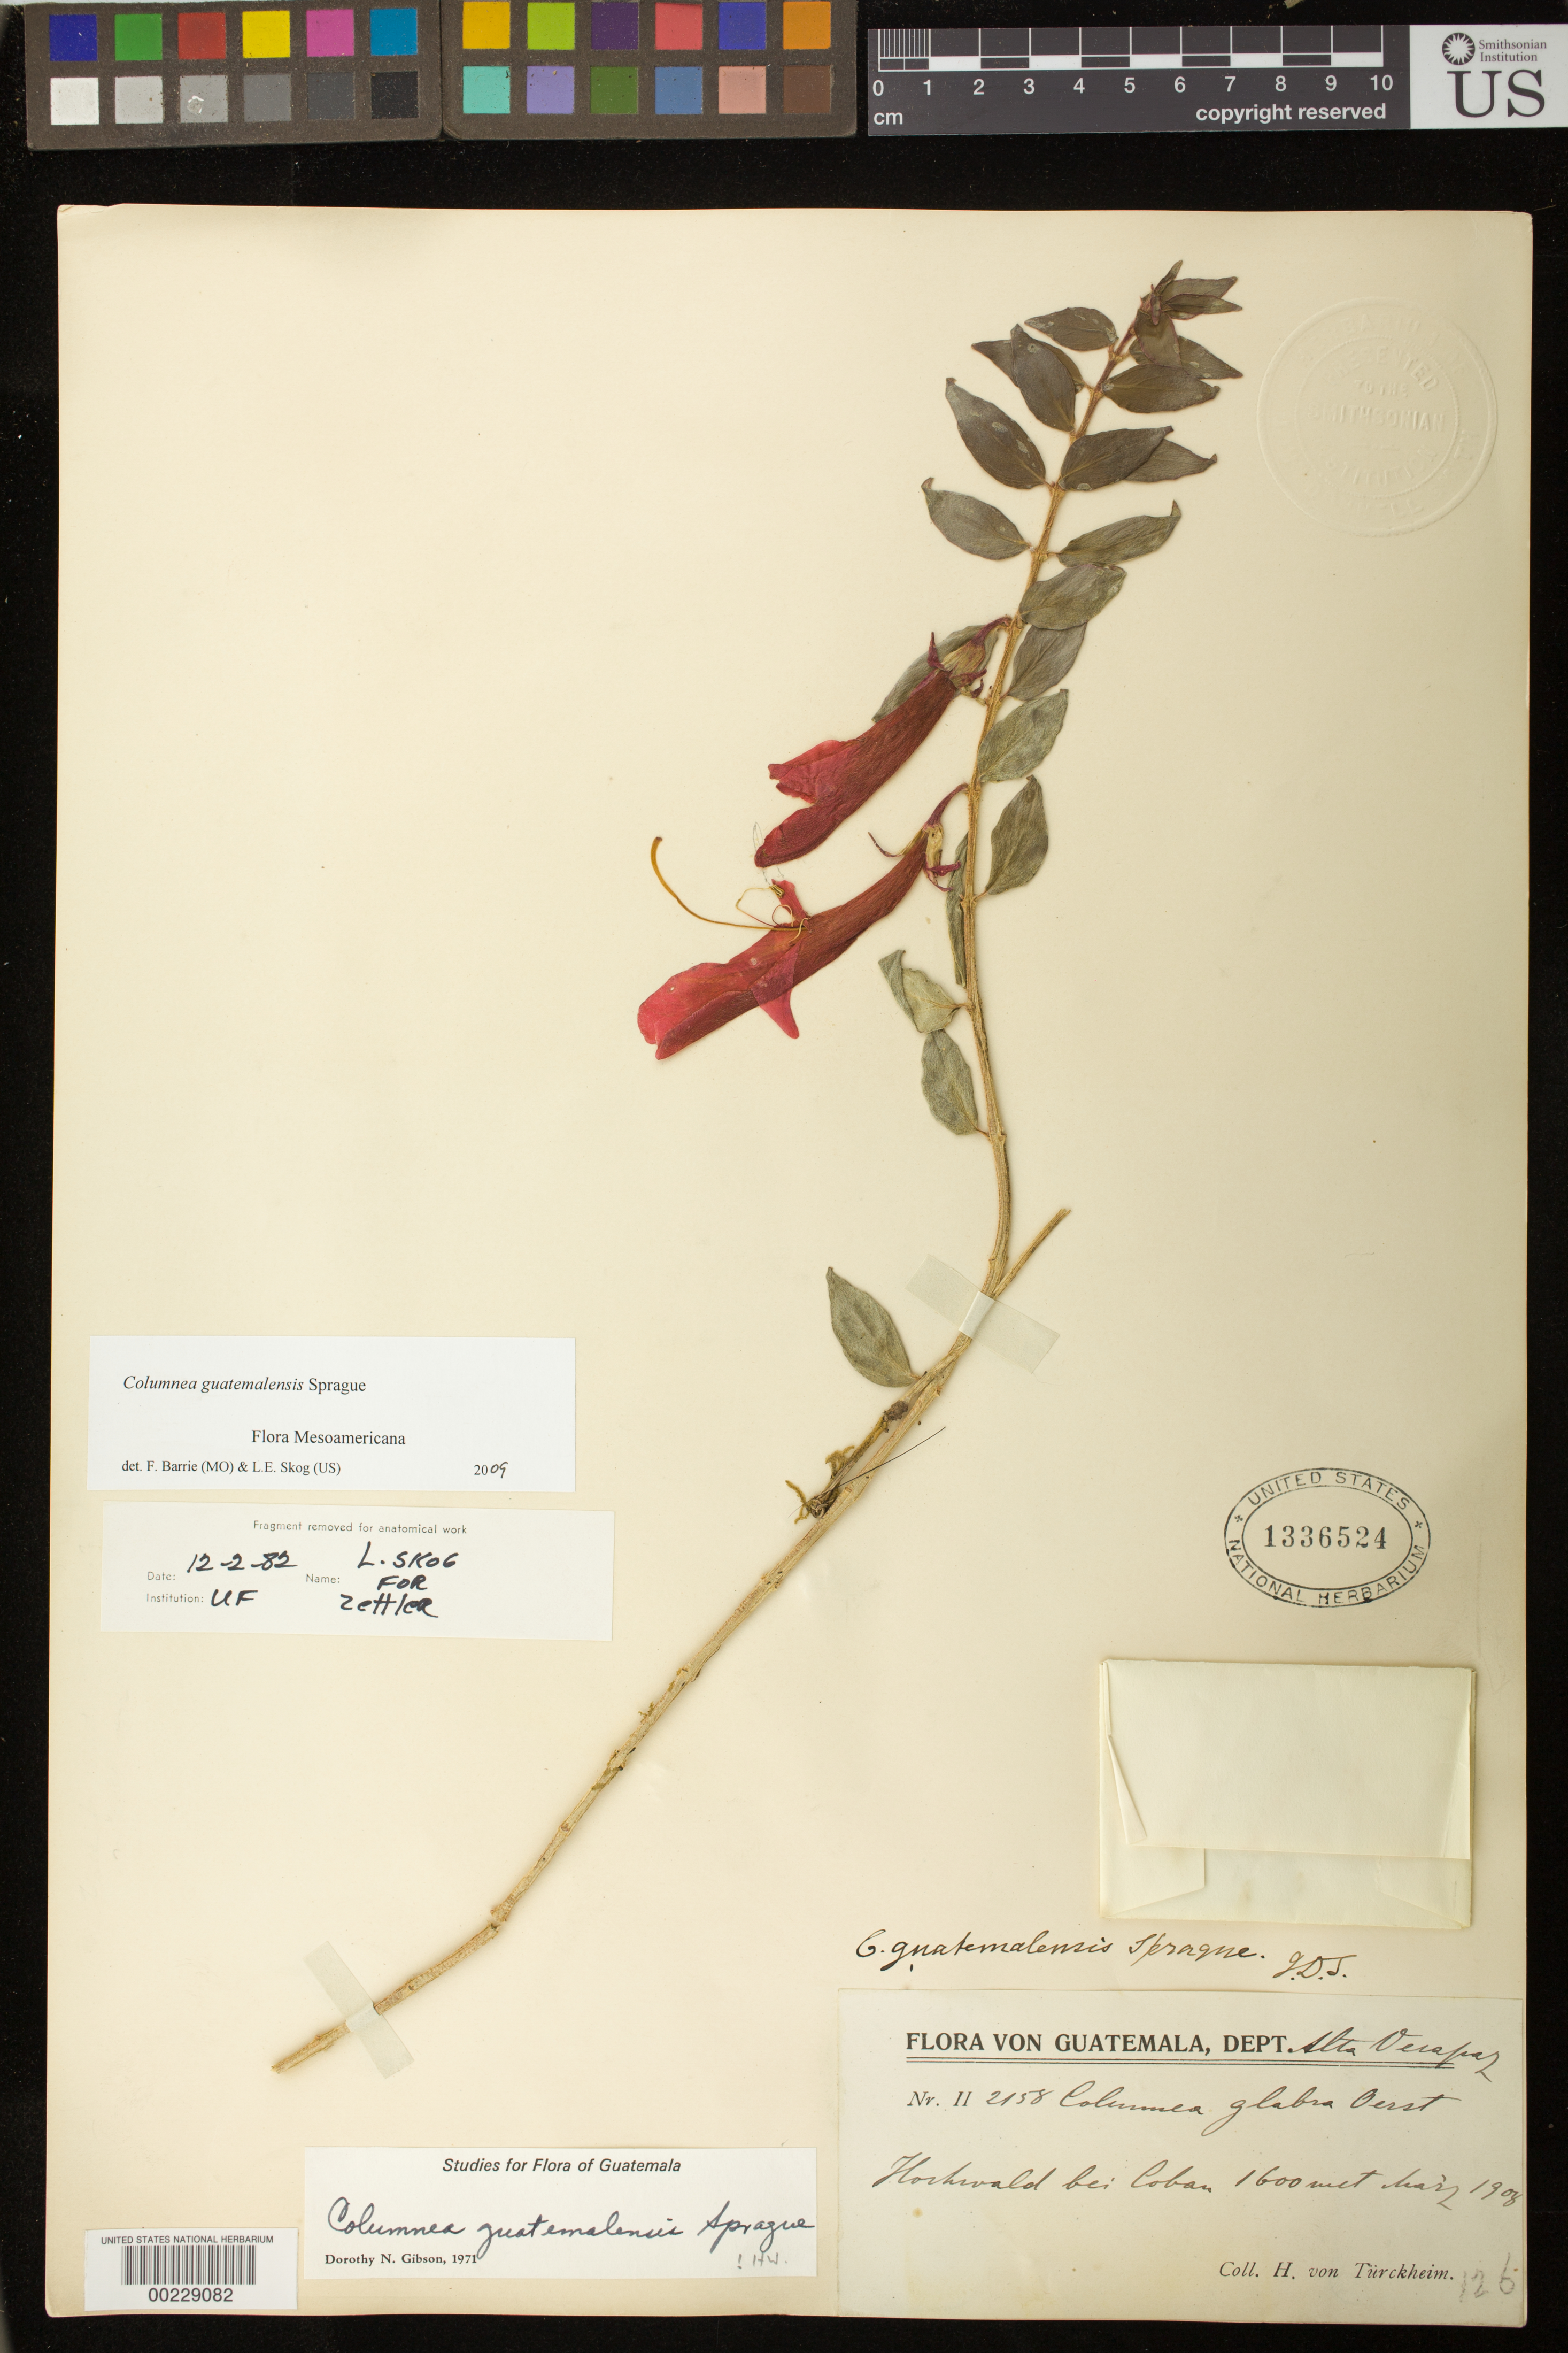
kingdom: Plantae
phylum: Tracheophyta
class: Magnoliopsida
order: Lamiales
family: Gesneriaceae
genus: Columnea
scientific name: Columnea guatemalensis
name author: Sprague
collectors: H. von Türckheim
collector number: II 2158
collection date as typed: Mar 1908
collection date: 1908-03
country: Guatemala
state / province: Alta Verapaz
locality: By Coban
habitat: In highforest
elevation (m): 1600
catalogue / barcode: US 1336524